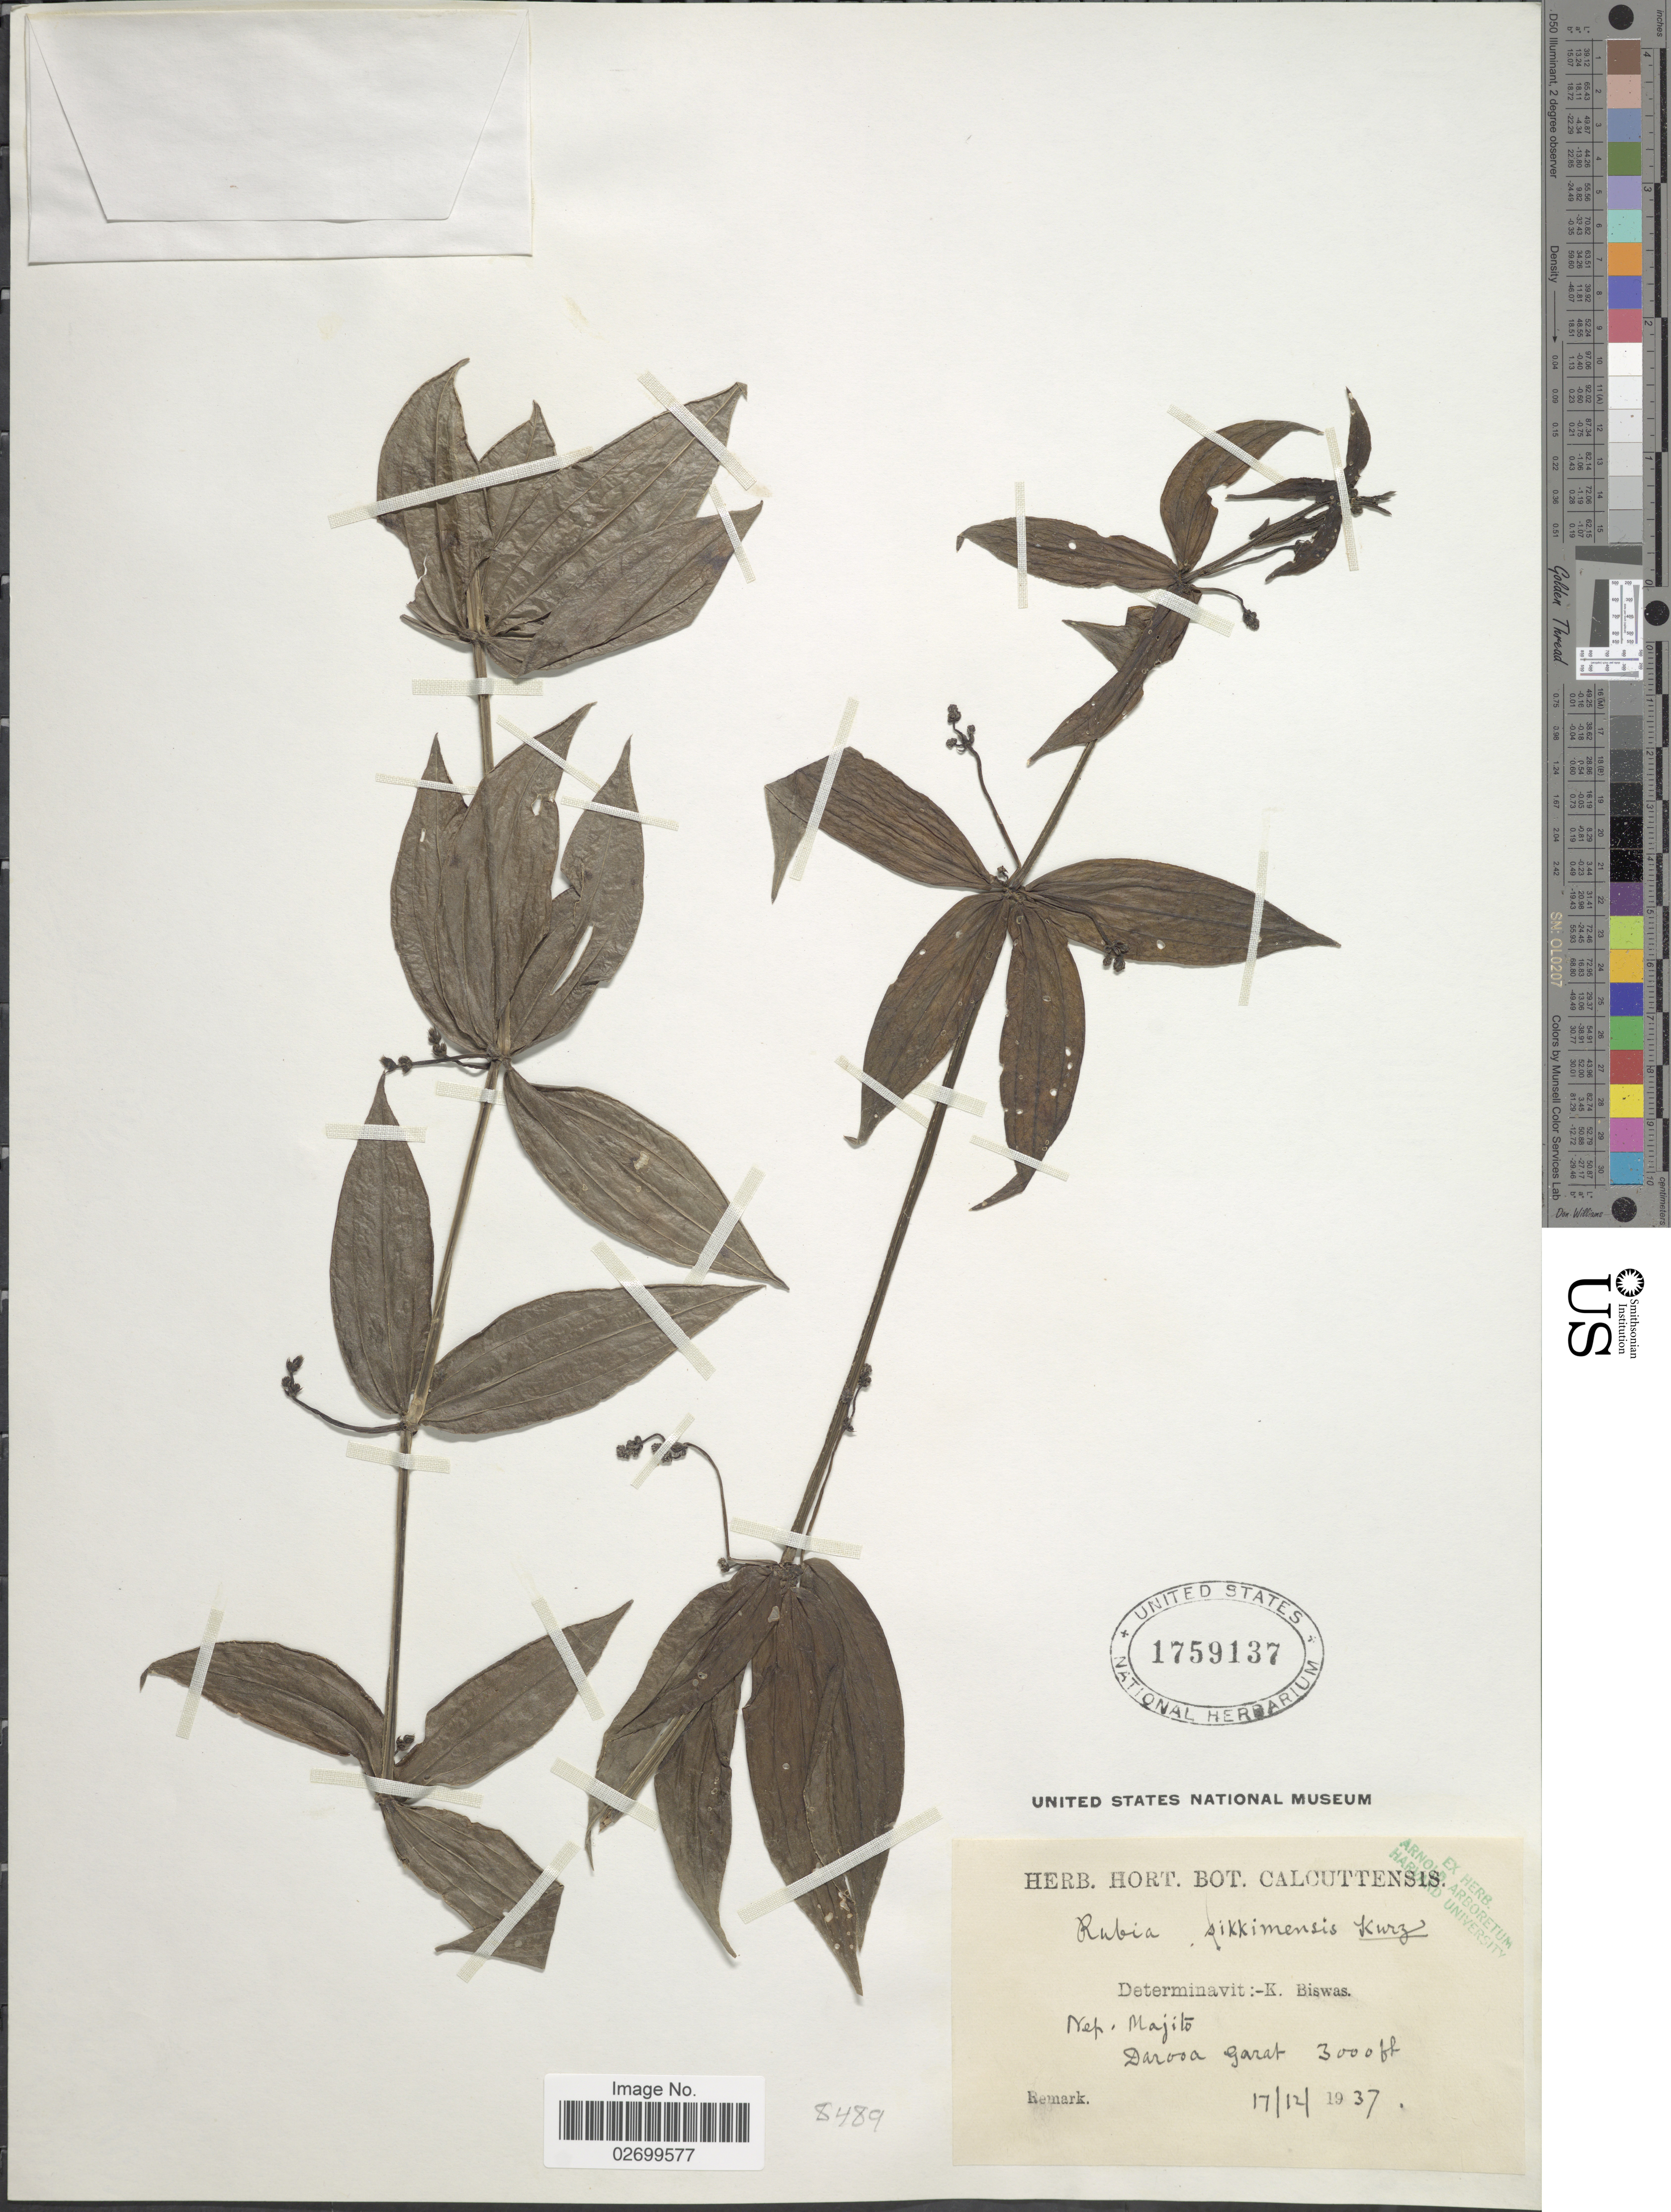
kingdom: Plantae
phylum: Tracheophyta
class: Magnoliopsida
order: Gentianales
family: Rubiaceae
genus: Rubia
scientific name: Rubia sikkimensis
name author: Kurz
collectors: ex herb. horti Calcuttensis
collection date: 1937-12-17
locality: Nep. Majito, Darosa garat [interpreted]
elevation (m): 914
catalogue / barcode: US 1759137